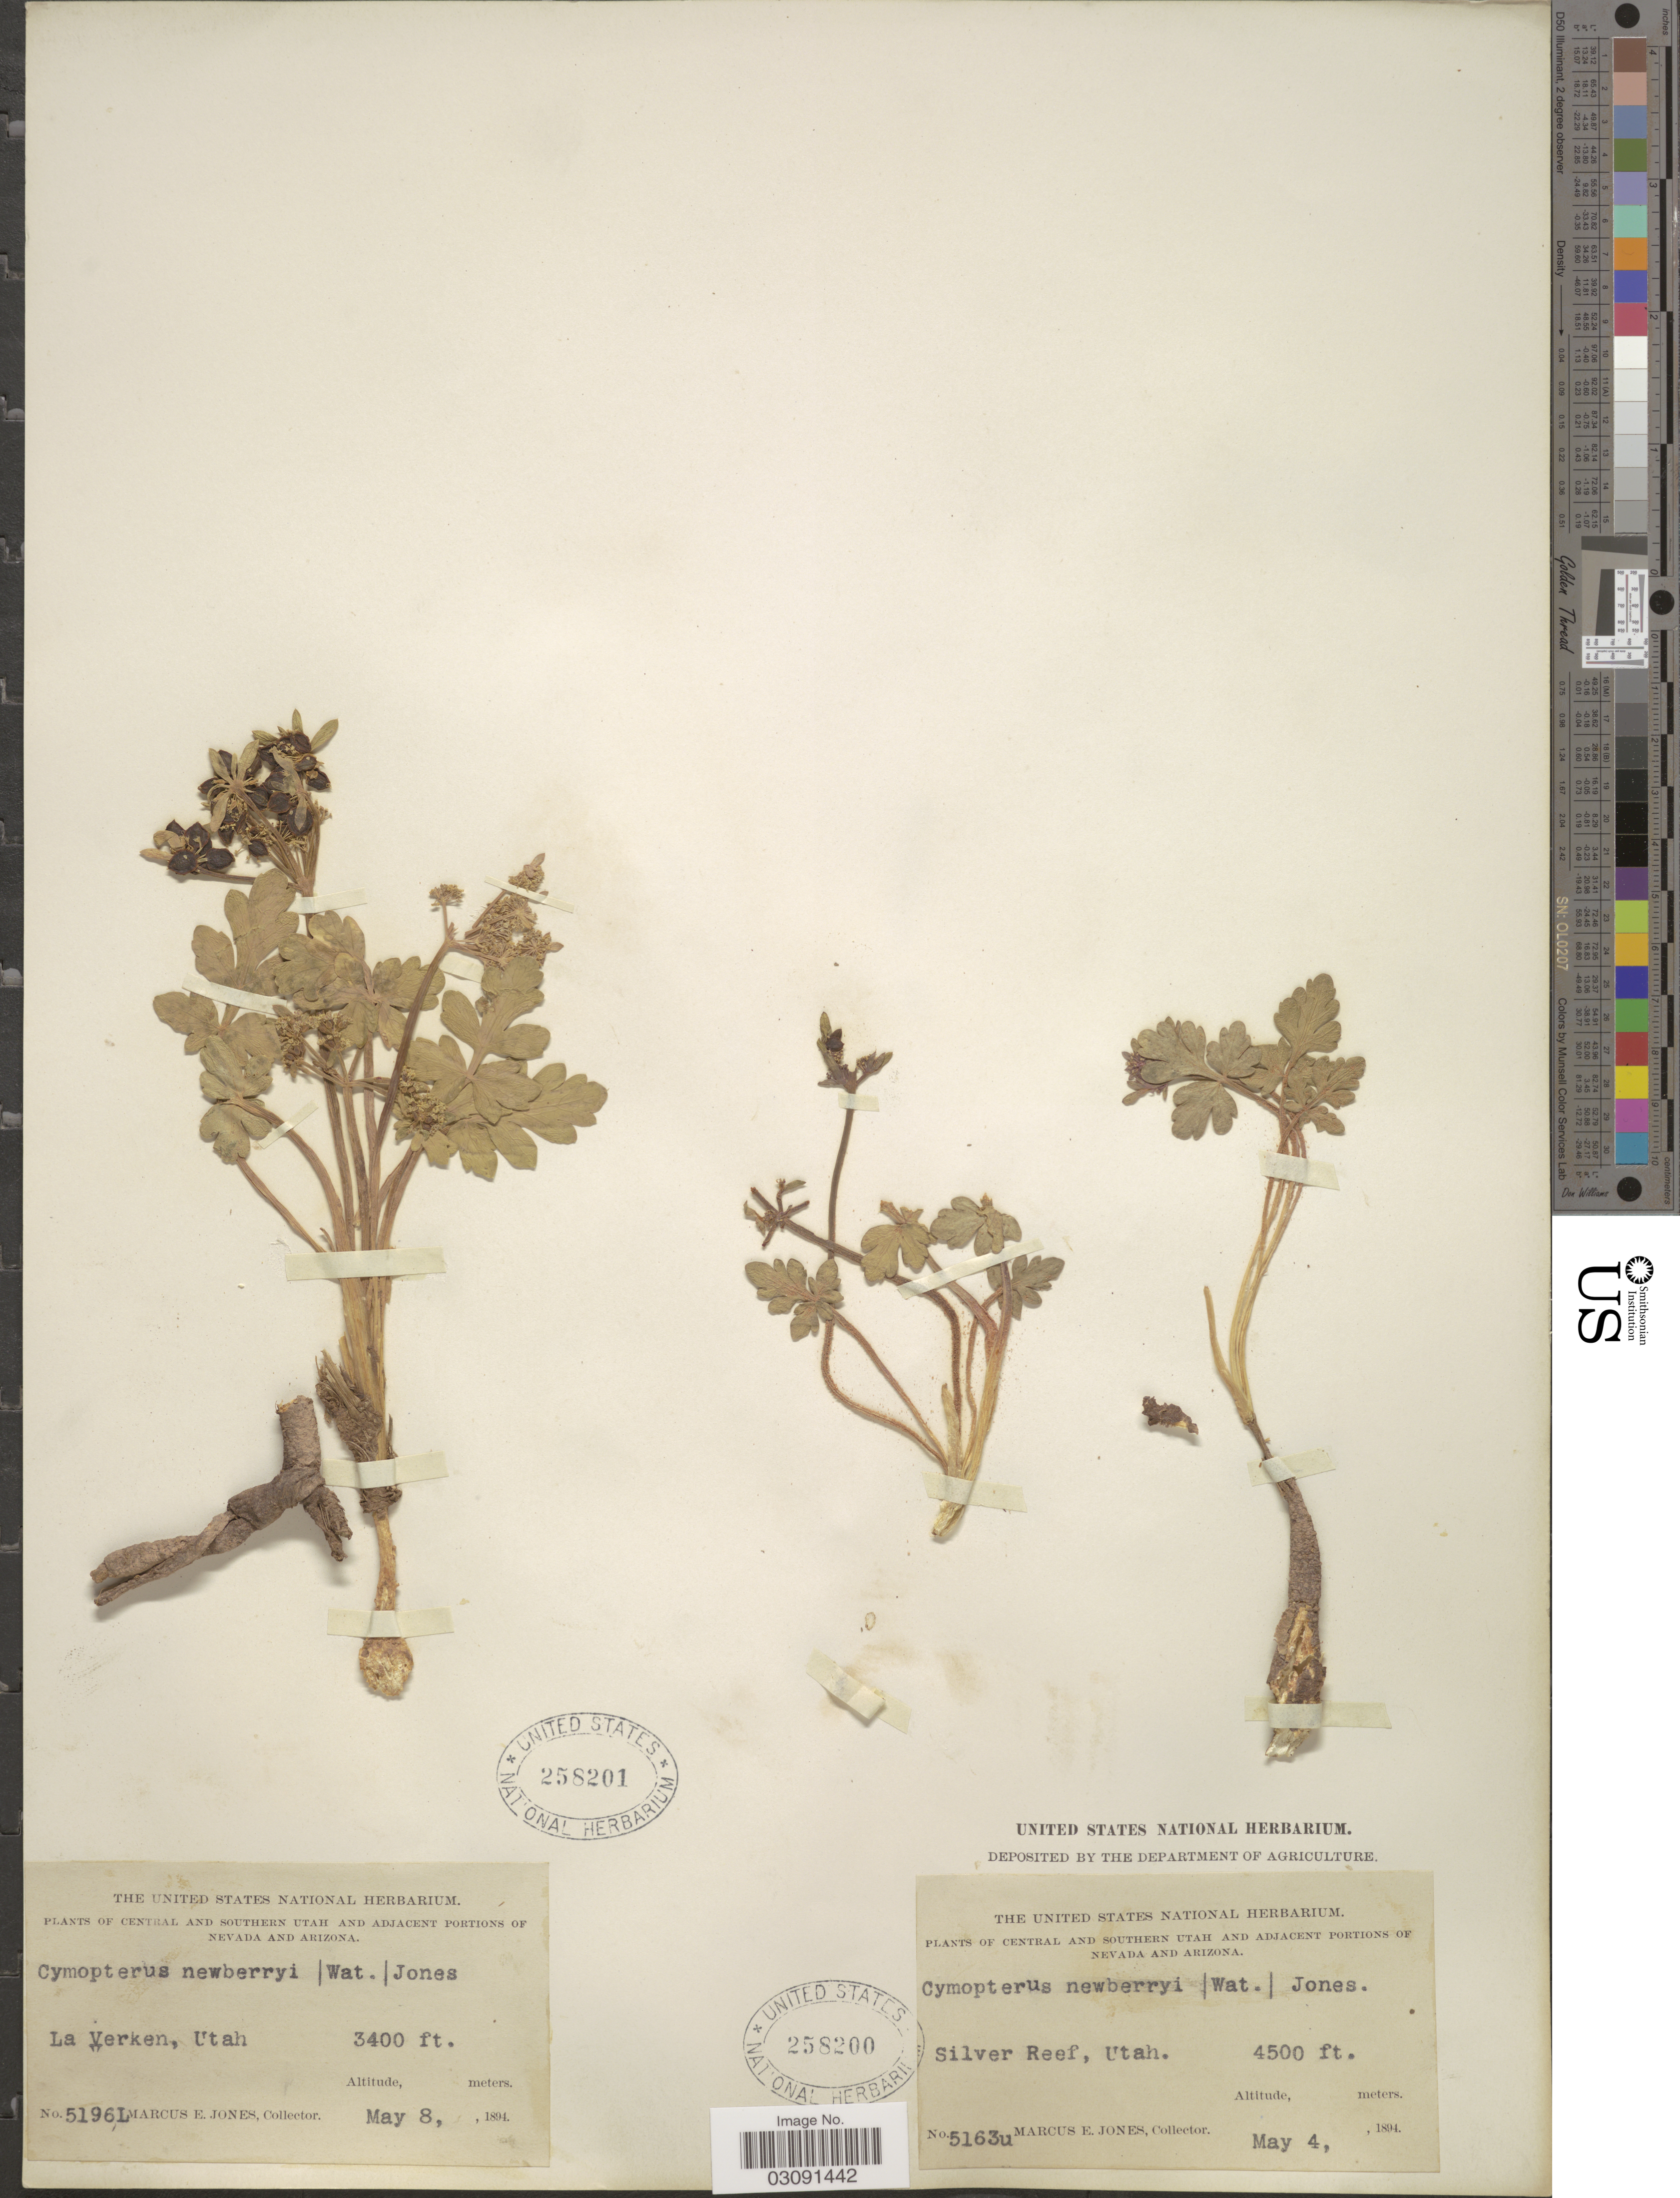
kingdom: Plantae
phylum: Tracheophyta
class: Magnoliopsida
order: Apiales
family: Apiaceae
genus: Cymopterus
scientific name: Cymopterus newberryi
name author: (S. Watson) M.E. Jones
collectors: M. E. Jones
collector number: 5196L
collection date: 1894-05-08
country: United States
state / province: Utah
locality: Central and Southern Utah. La Verken.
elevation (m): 1036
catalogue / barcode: US 258201-2